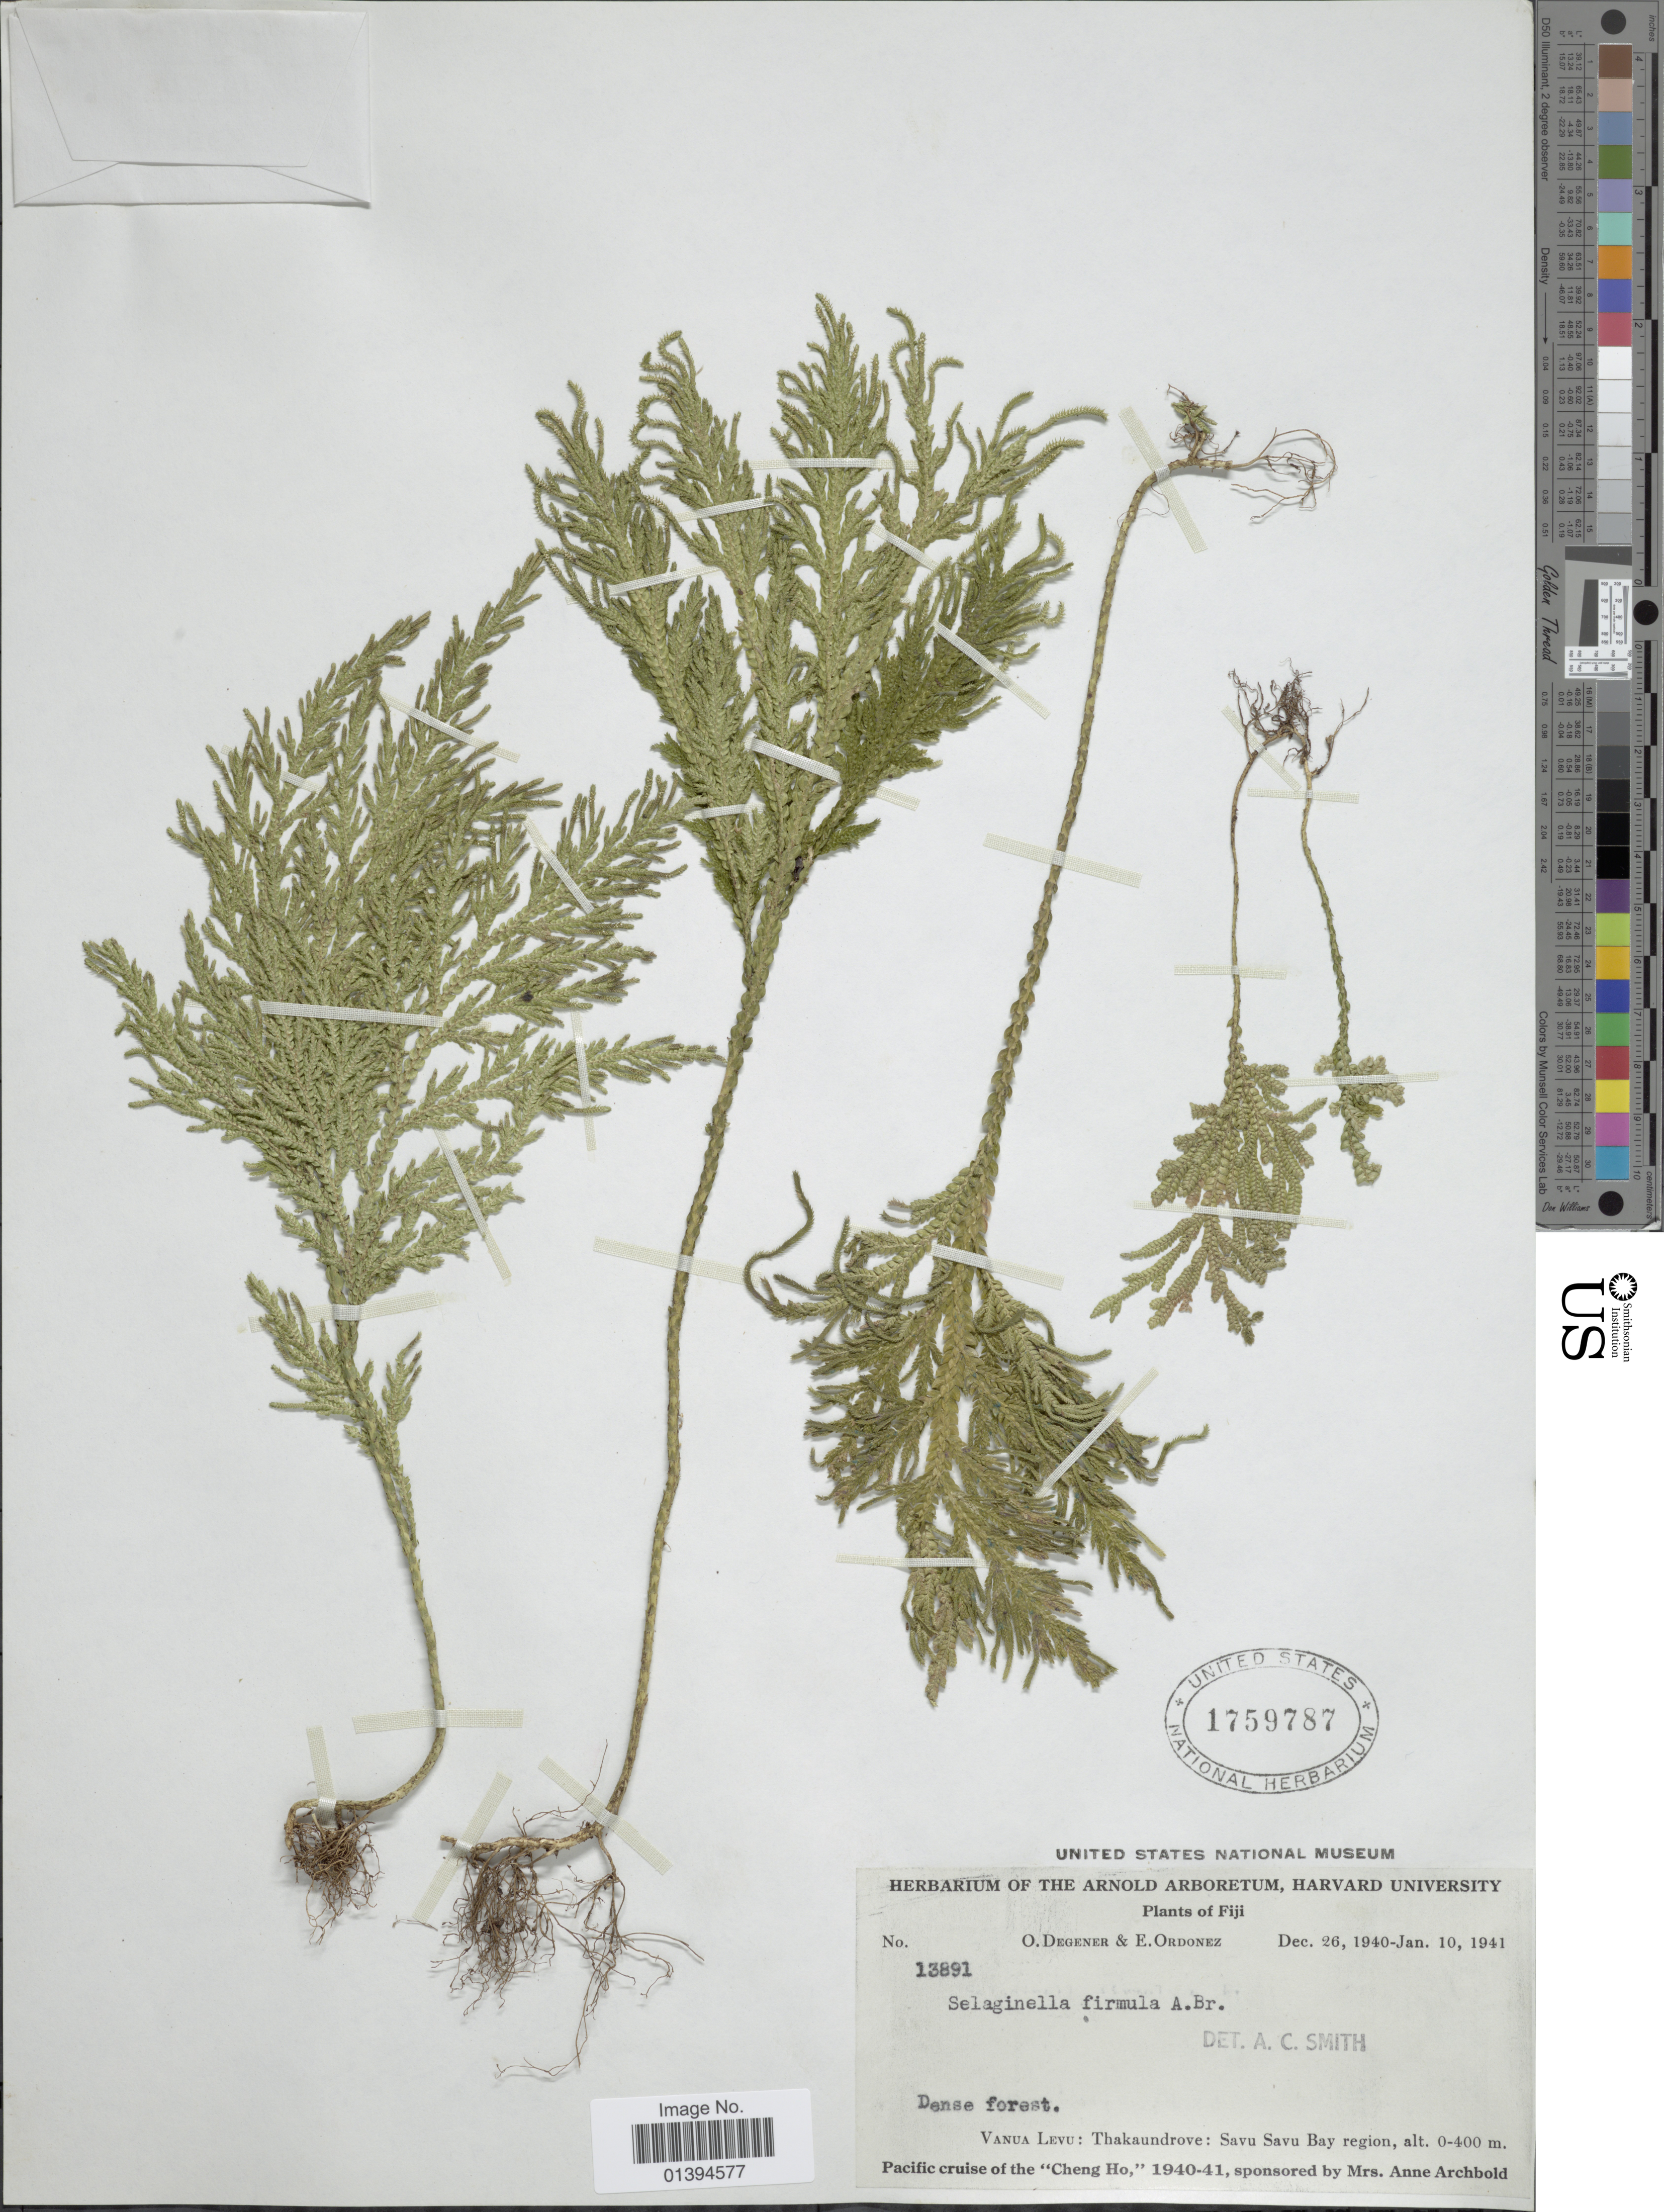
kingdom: Plantae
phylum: Tracheophyta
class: Lycopodiopsida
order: Selaginellales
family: Selaginellaceae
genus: Selaginella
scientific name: Selaginella firmula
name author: A. Br.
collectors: O. Degener & E. Ordonez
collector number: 13891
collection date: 1940-12-26/1941-01-10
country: Fiji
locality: Vanua Levu: Thakaundrove: Savu Savu Bay region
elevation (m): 0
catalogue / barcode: US 1759787